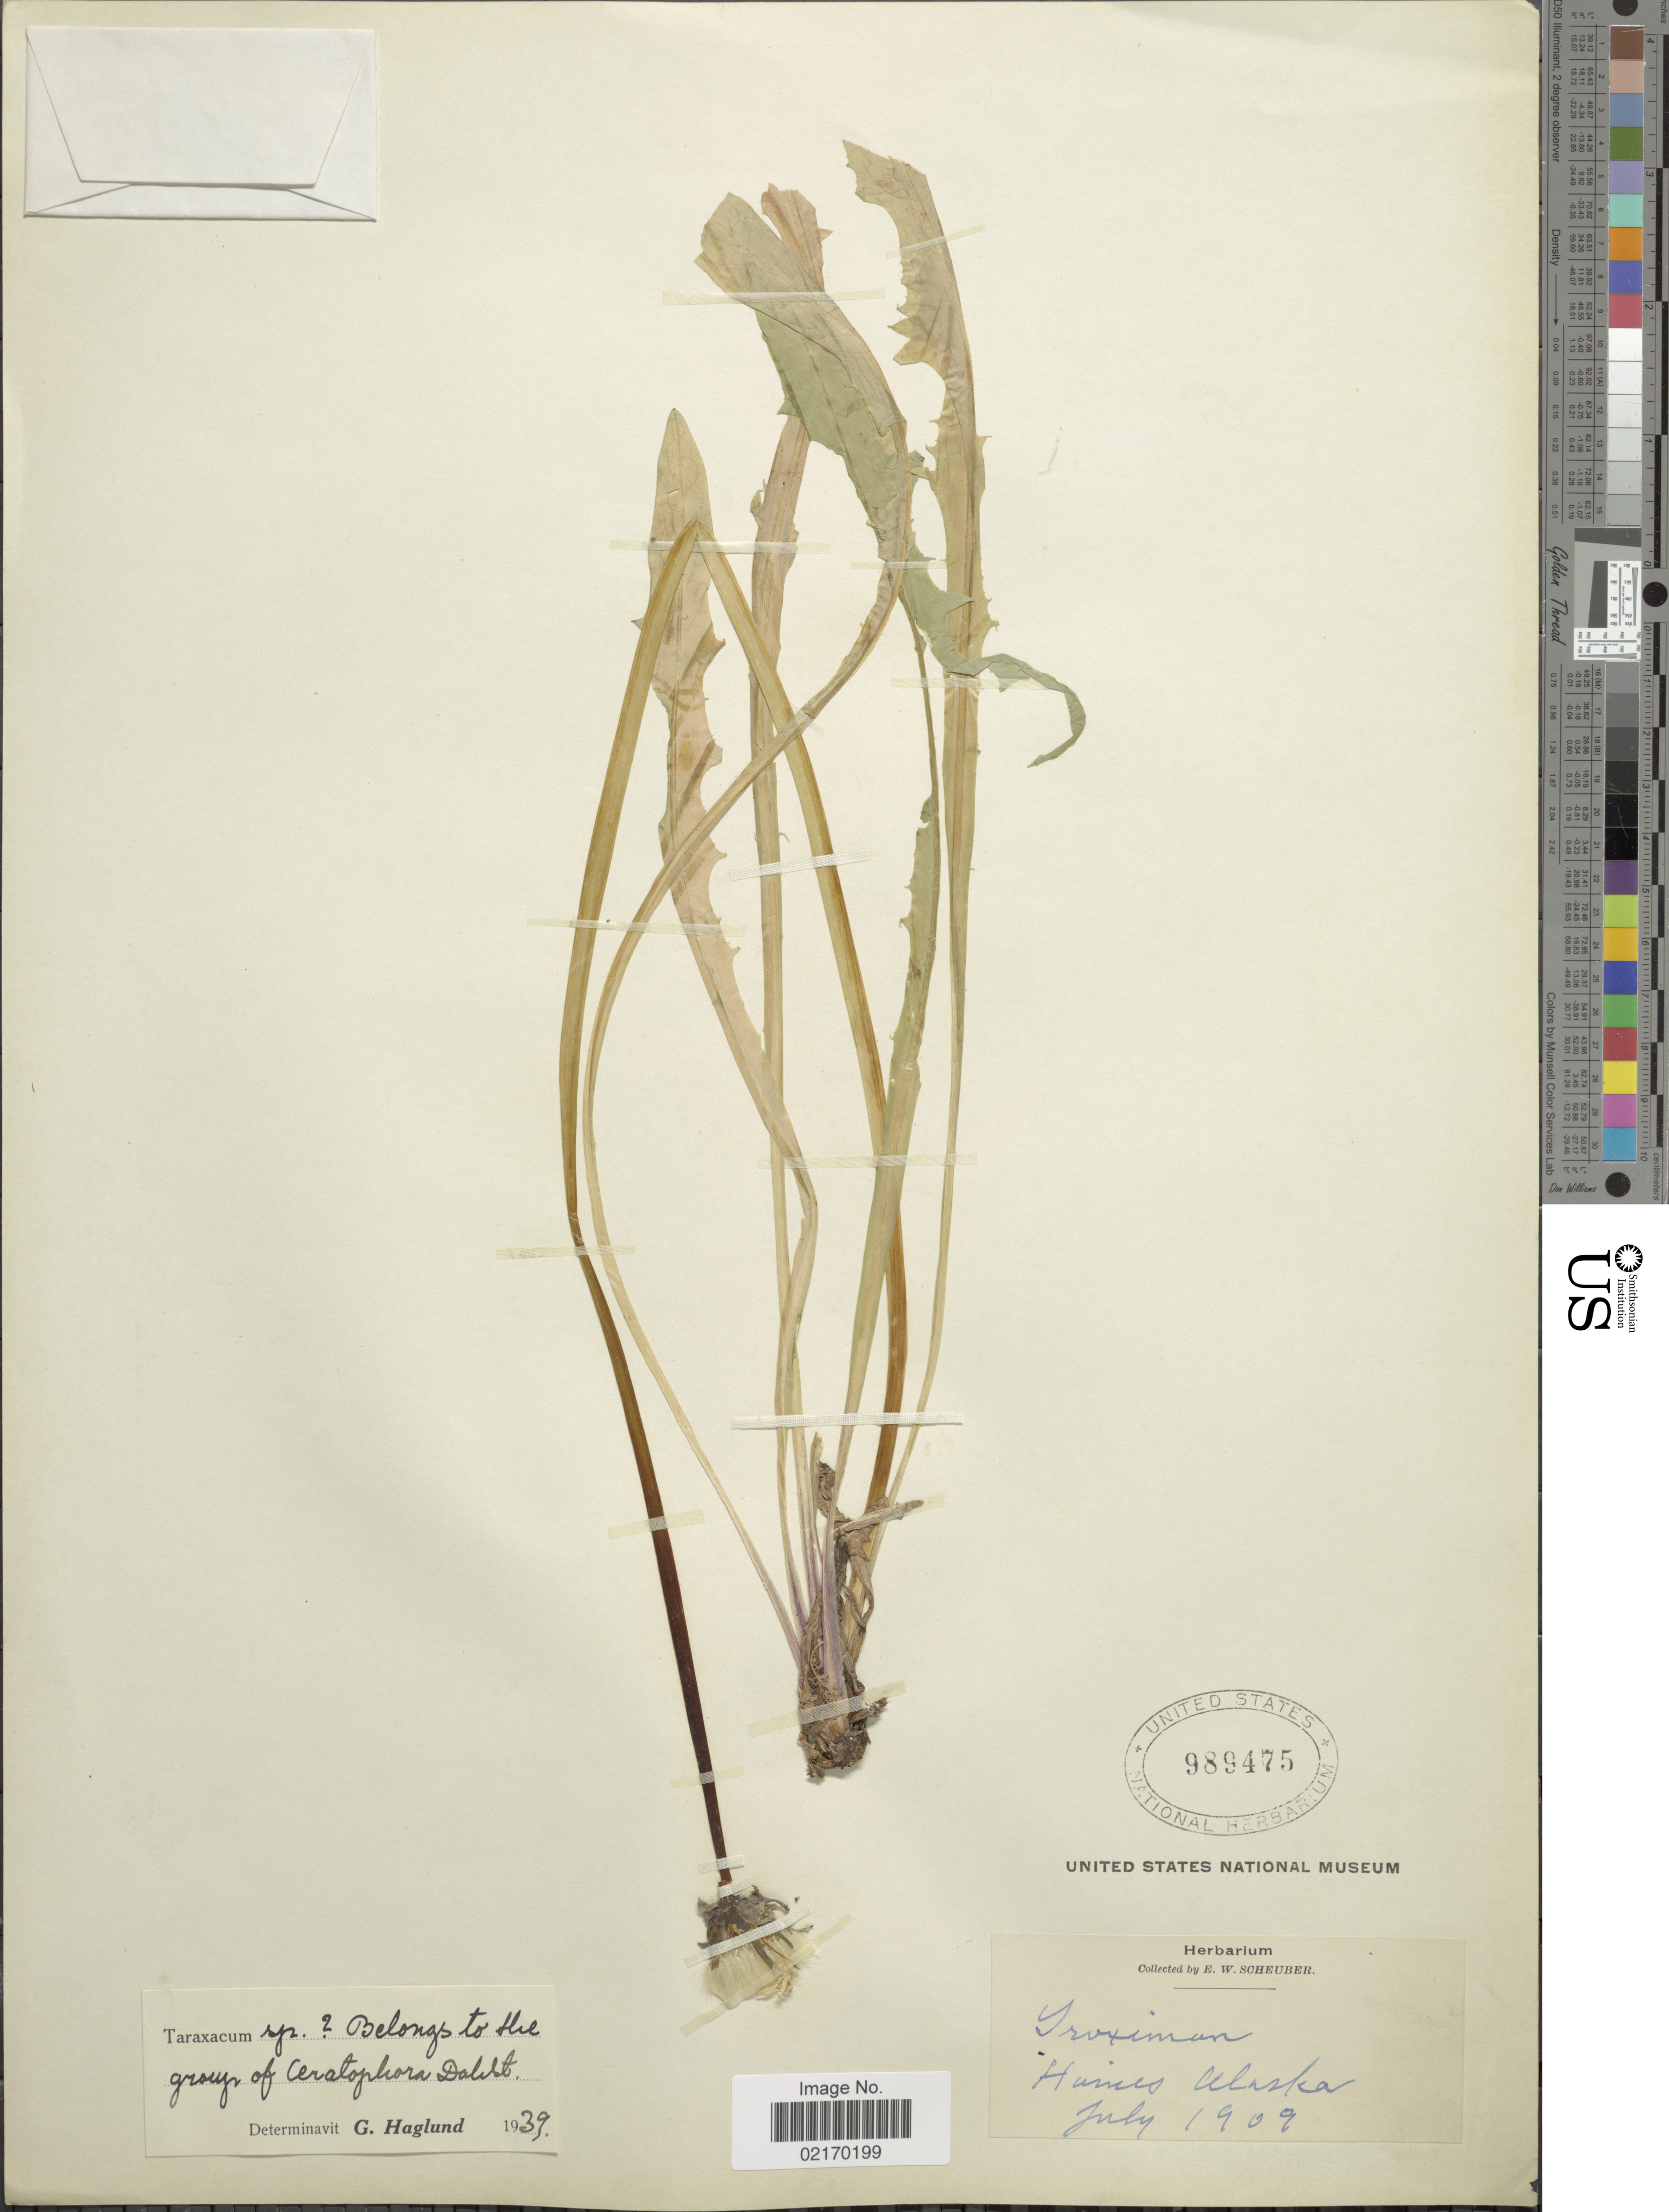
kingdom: Plantae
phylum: Tracheophyta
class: Magnoliopsida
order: Asterales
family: Asteraceae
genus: Taraxacum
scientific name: Taraxacum sp.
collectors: E. Scheuber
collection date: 1909-07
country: United States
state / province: Alaska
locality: Humes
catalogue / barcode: US 989475